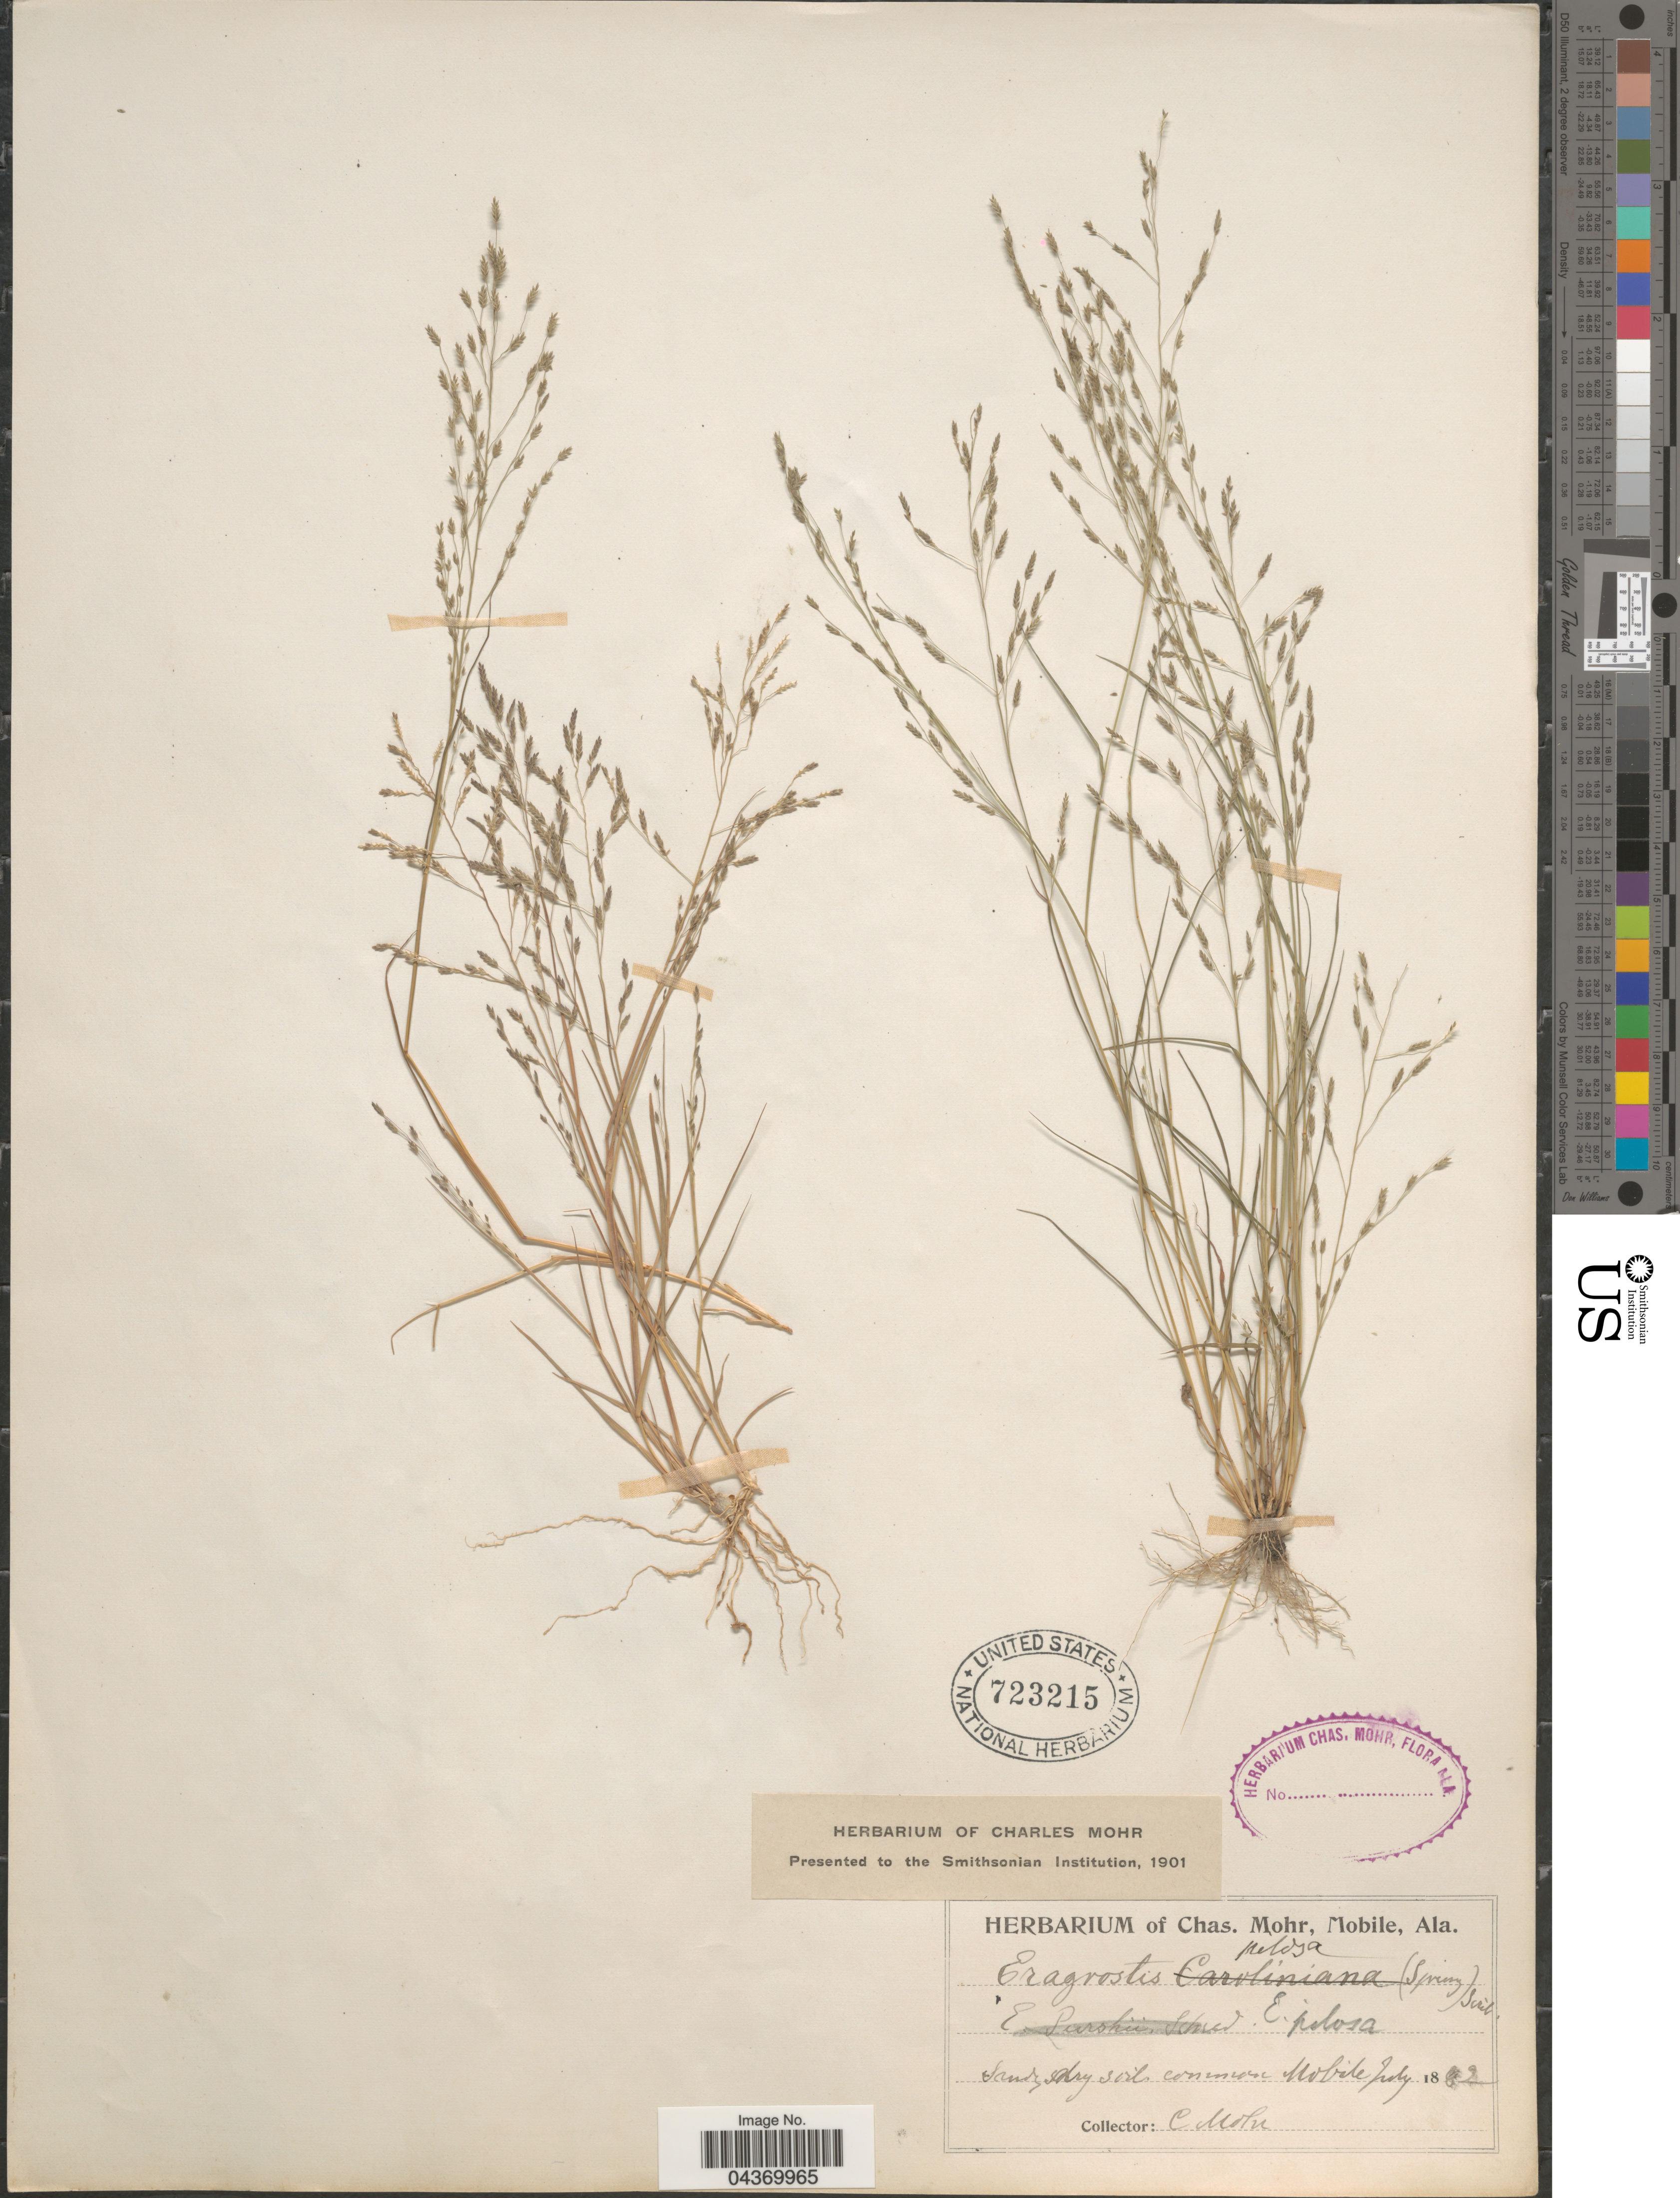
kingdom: Plantae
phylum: Tracheophyta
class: Liliopsida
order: Poales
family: Poaceae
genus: Eragrostis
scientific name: Eragrostis pectinacea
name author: (Michx.) Nees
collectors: C. T. Mohr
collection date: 1882-07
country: United States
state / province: Alabama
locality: Mobile.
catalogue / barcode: US 723215